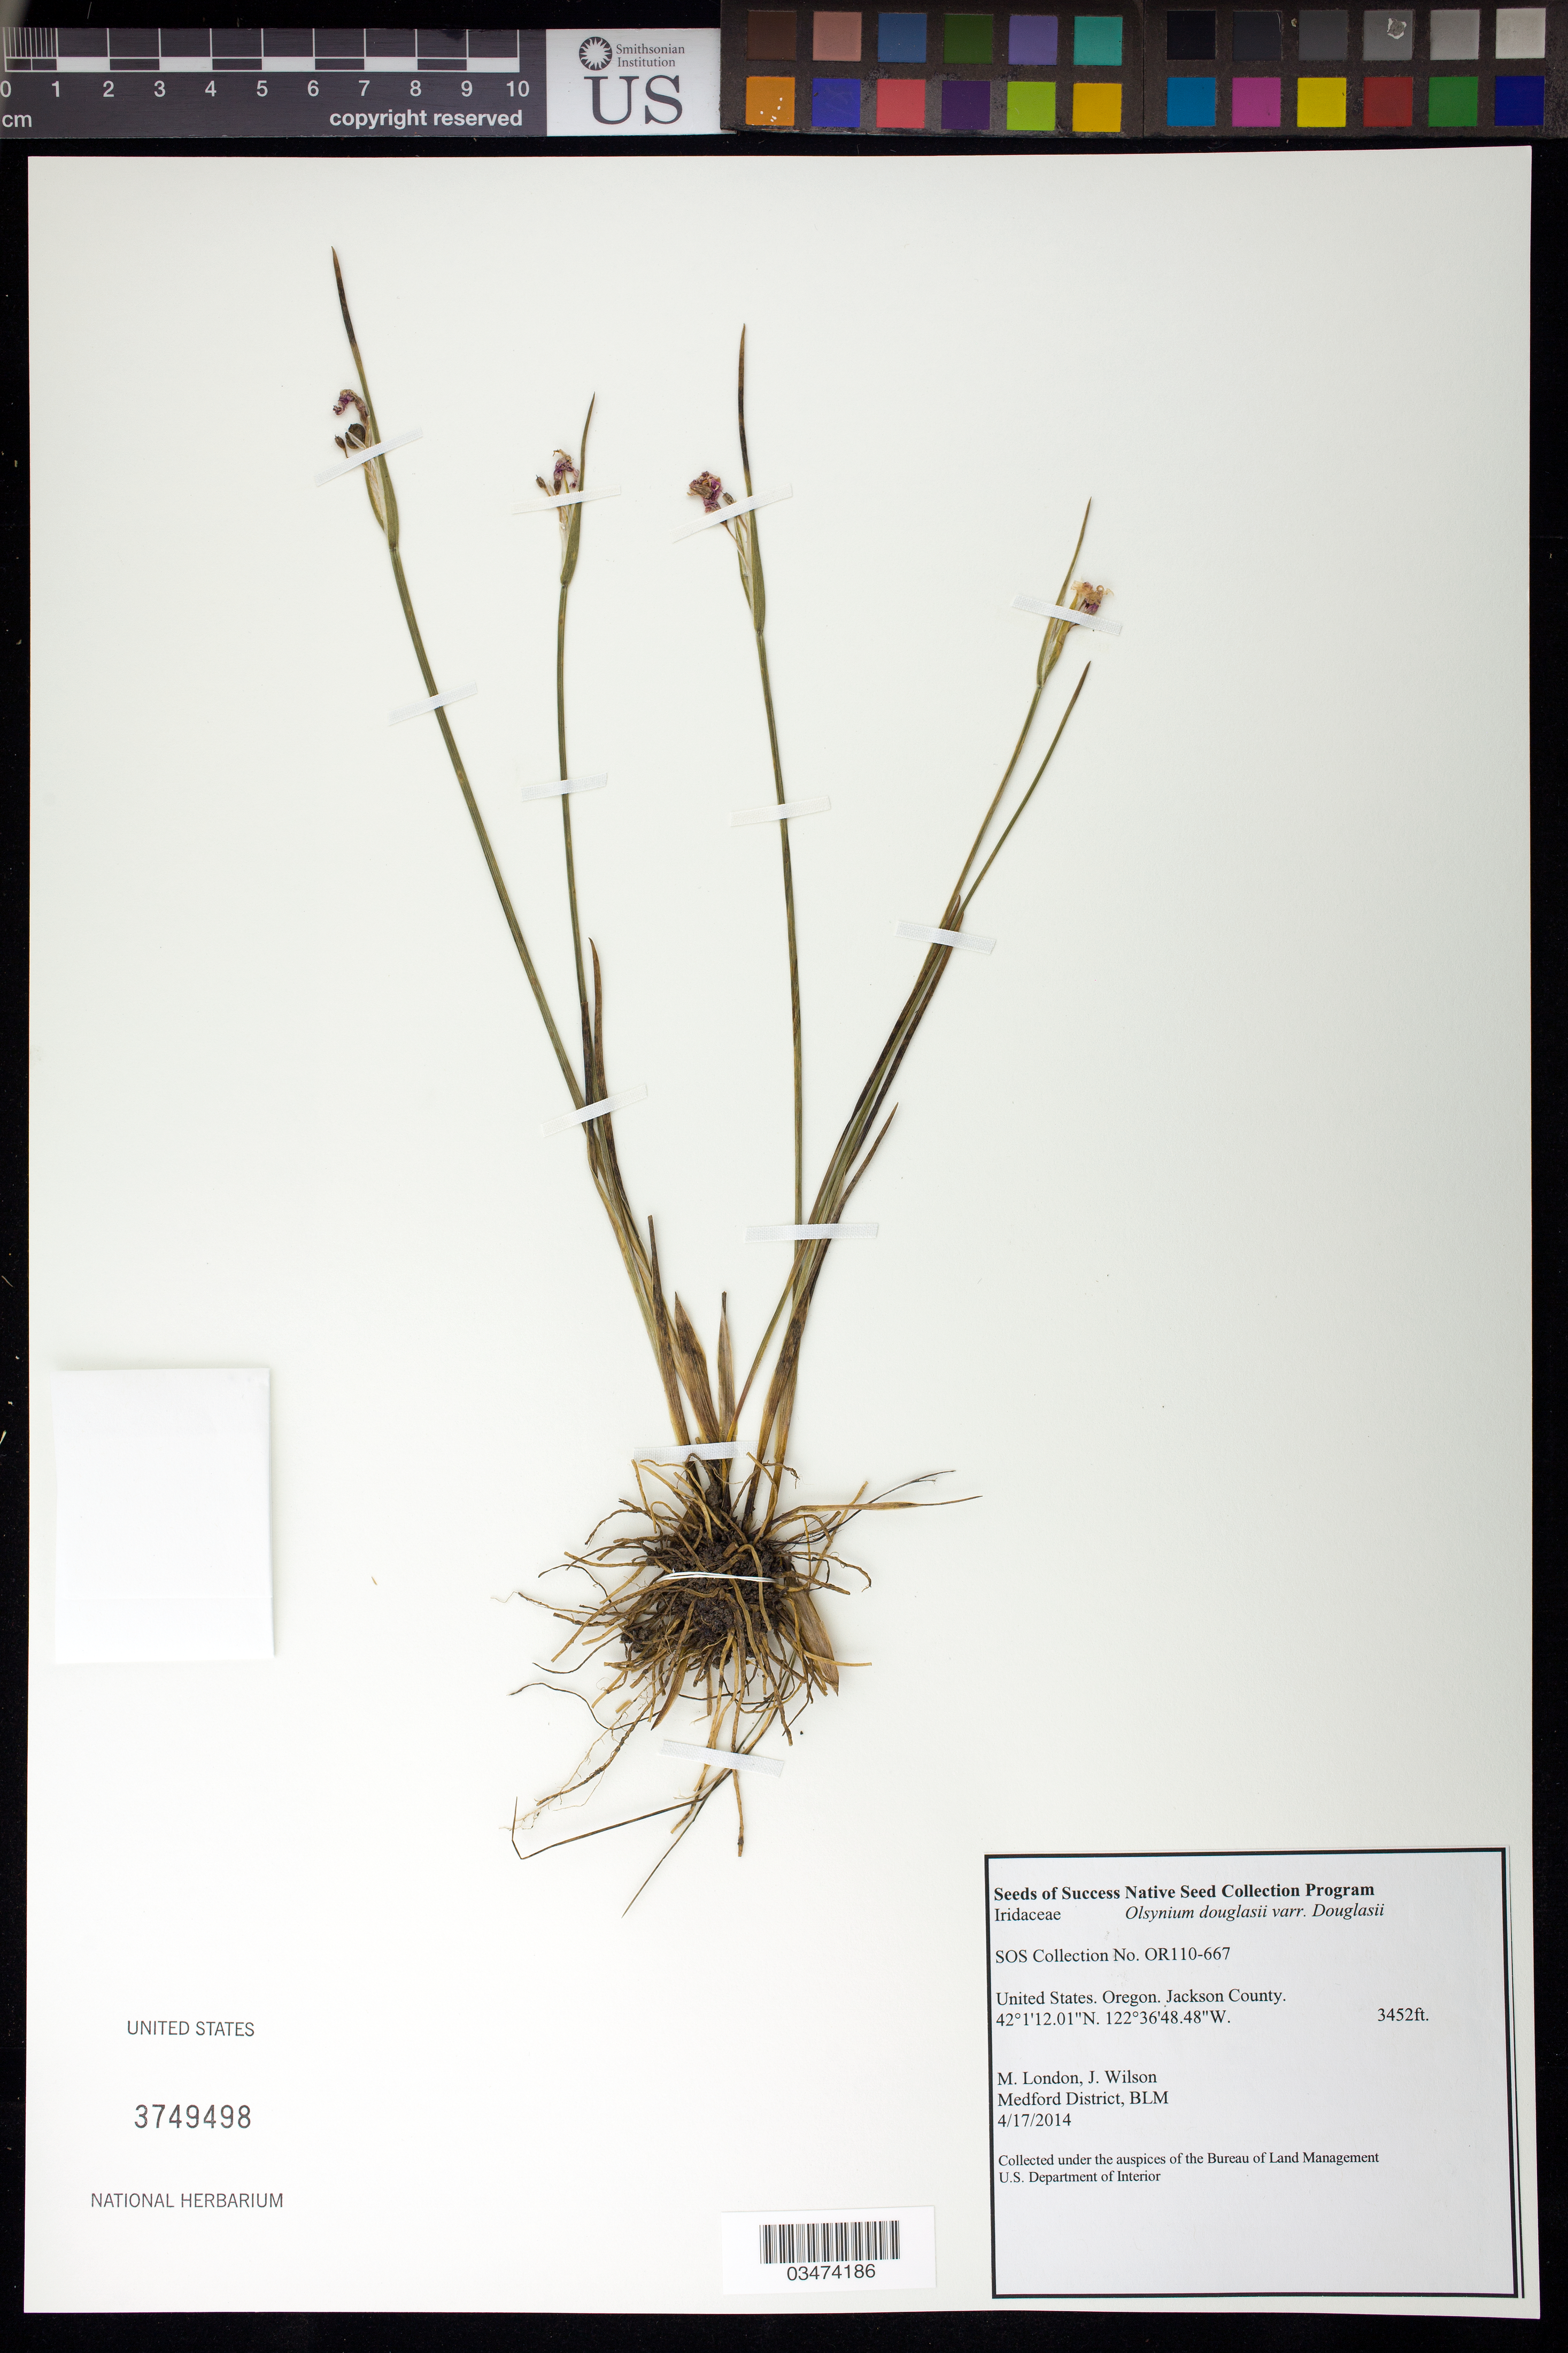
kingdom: Plantae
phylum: Tracheophyta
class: Liliopsida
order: Asparagales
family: Iridaceae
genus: Olsynium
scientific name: Olsynium douglasii var. douglasii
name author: (A. Dietr.) E.P. Bicknell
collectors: M. London & J. Wilson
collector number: OR110-667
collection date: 2014-04-17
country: United States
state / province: Oregon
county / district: Jackson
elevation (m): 1052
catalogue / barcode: US 3749498